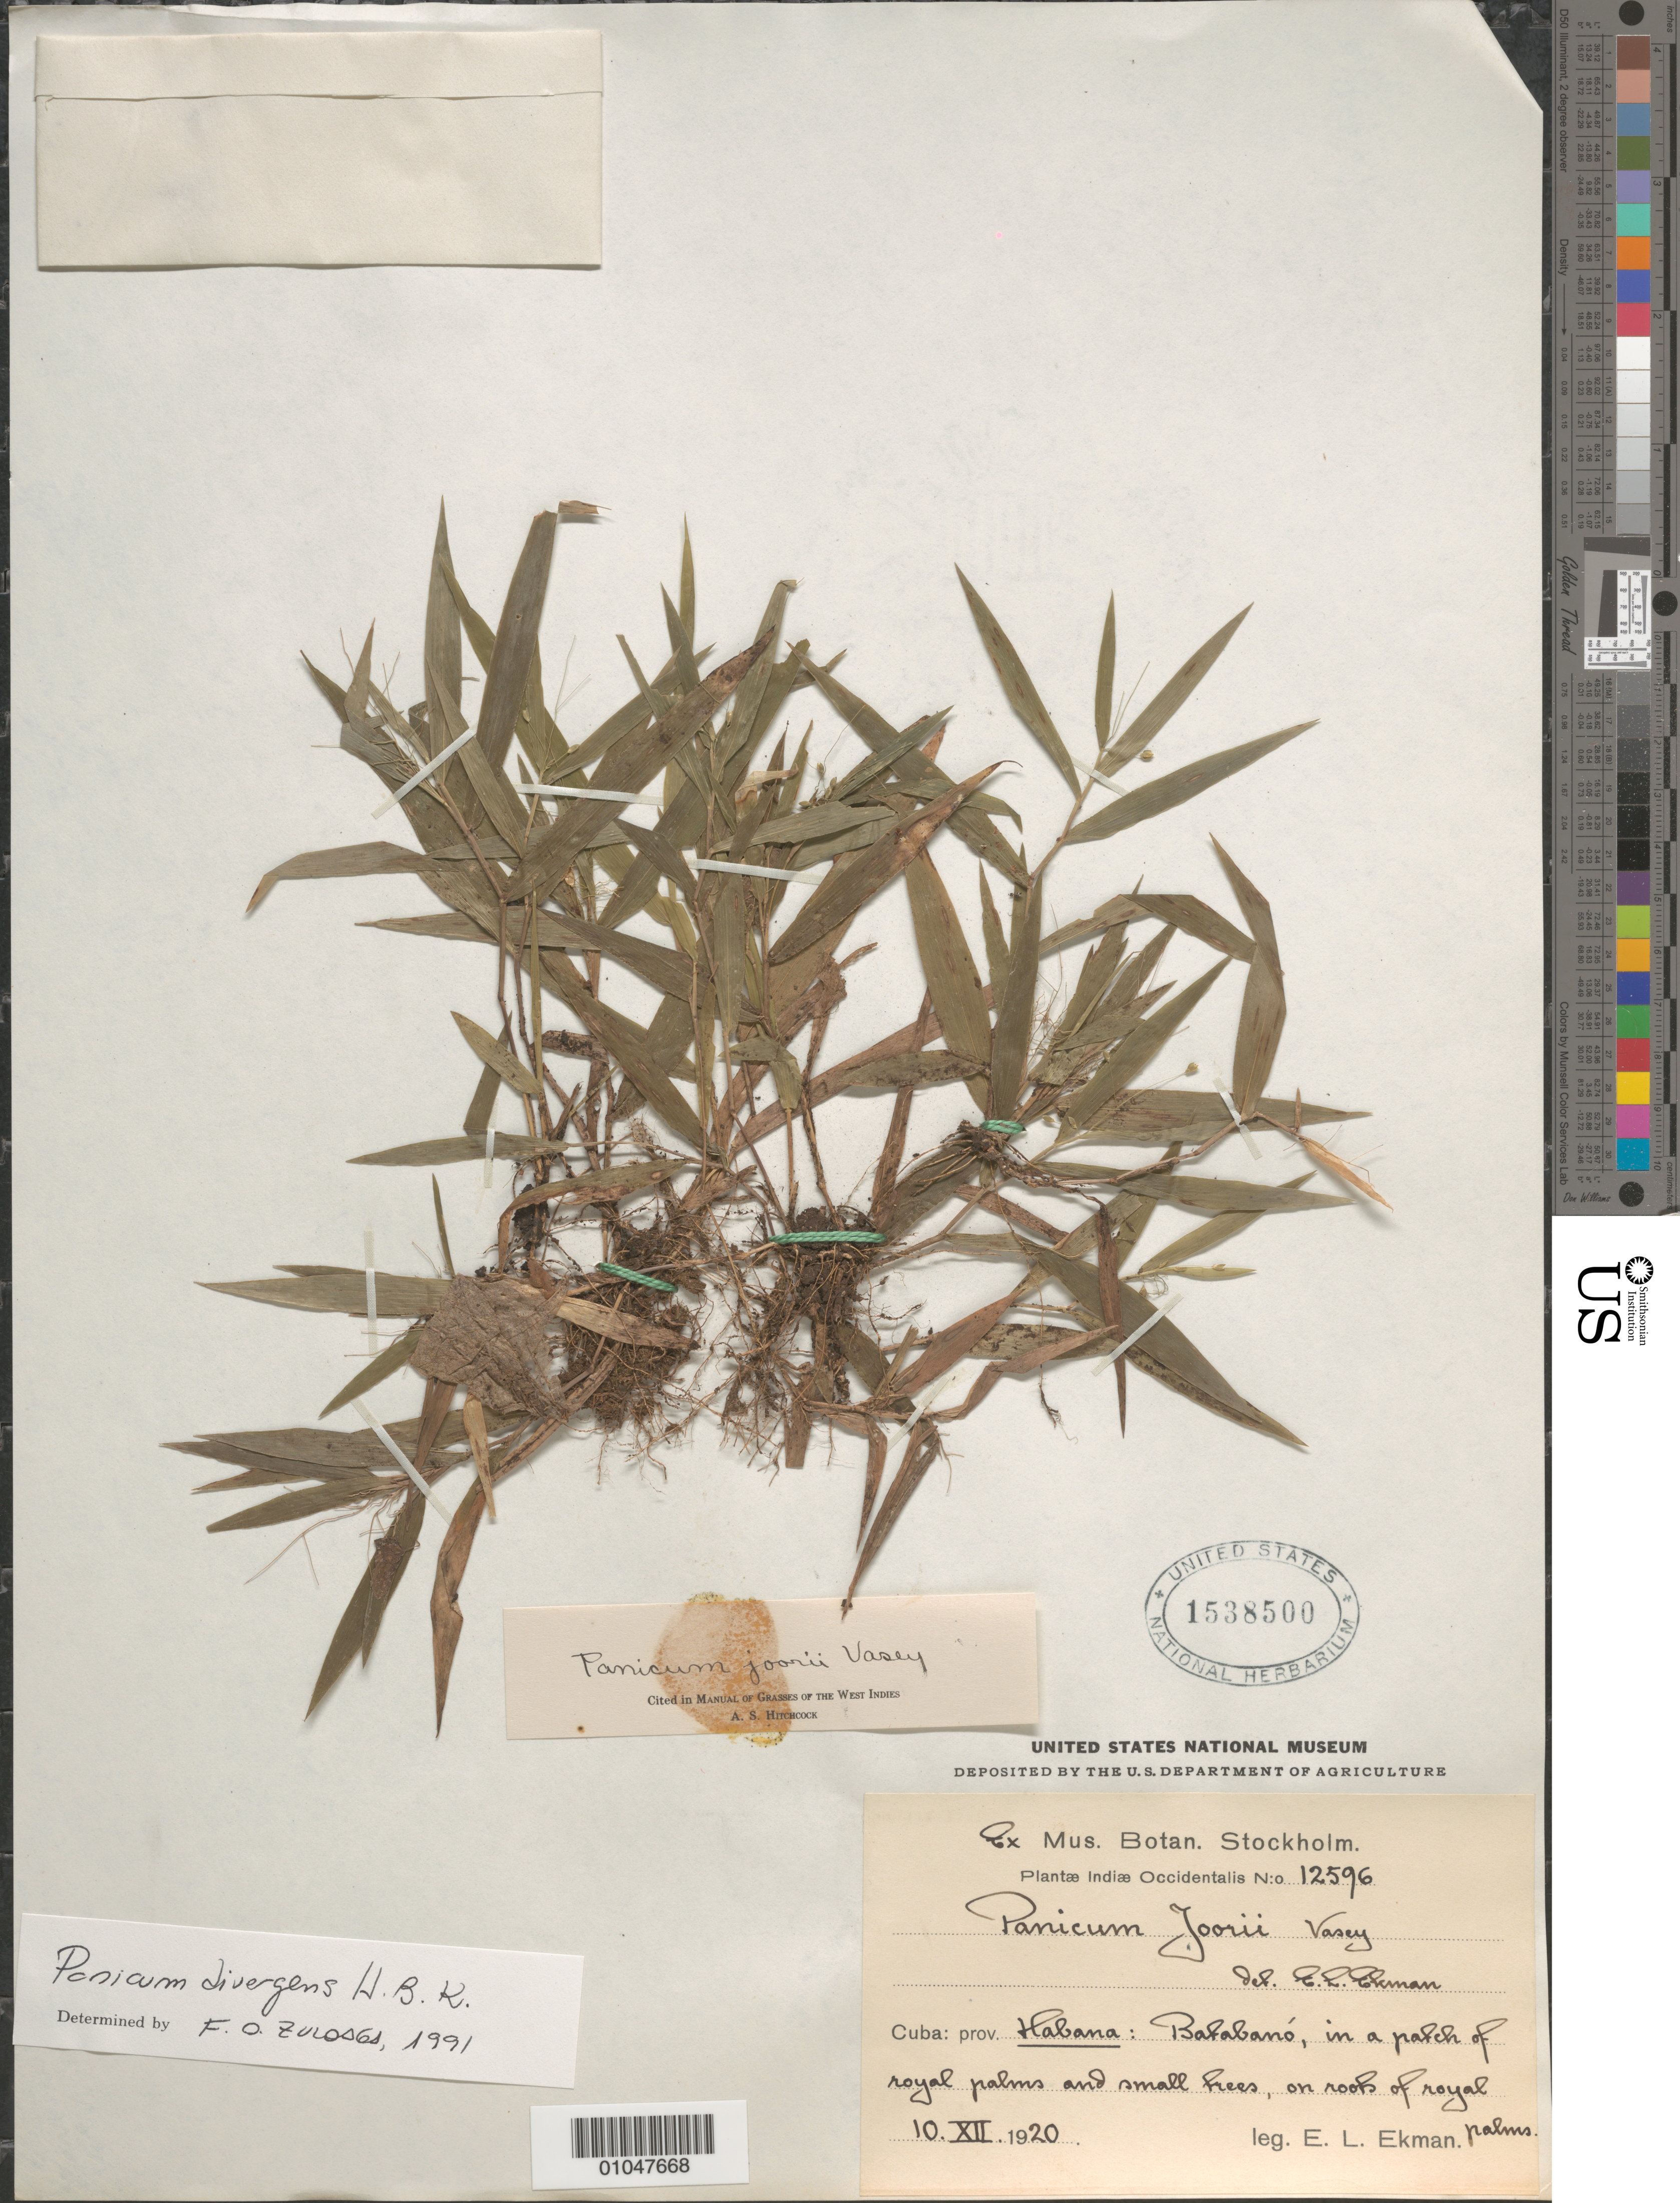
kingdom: Plantae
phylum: Tracheophyta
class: Liliopsida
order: Poales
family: Poaceae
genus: Panicum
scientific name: Panicum divergens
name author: Kunth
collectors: E. L. Ekman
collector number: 12596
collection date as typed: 10 Dec 1920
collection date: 1920-12-10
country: Cuba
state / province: La Habana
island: Cuba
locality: Batabanó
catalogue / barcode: US 1538500